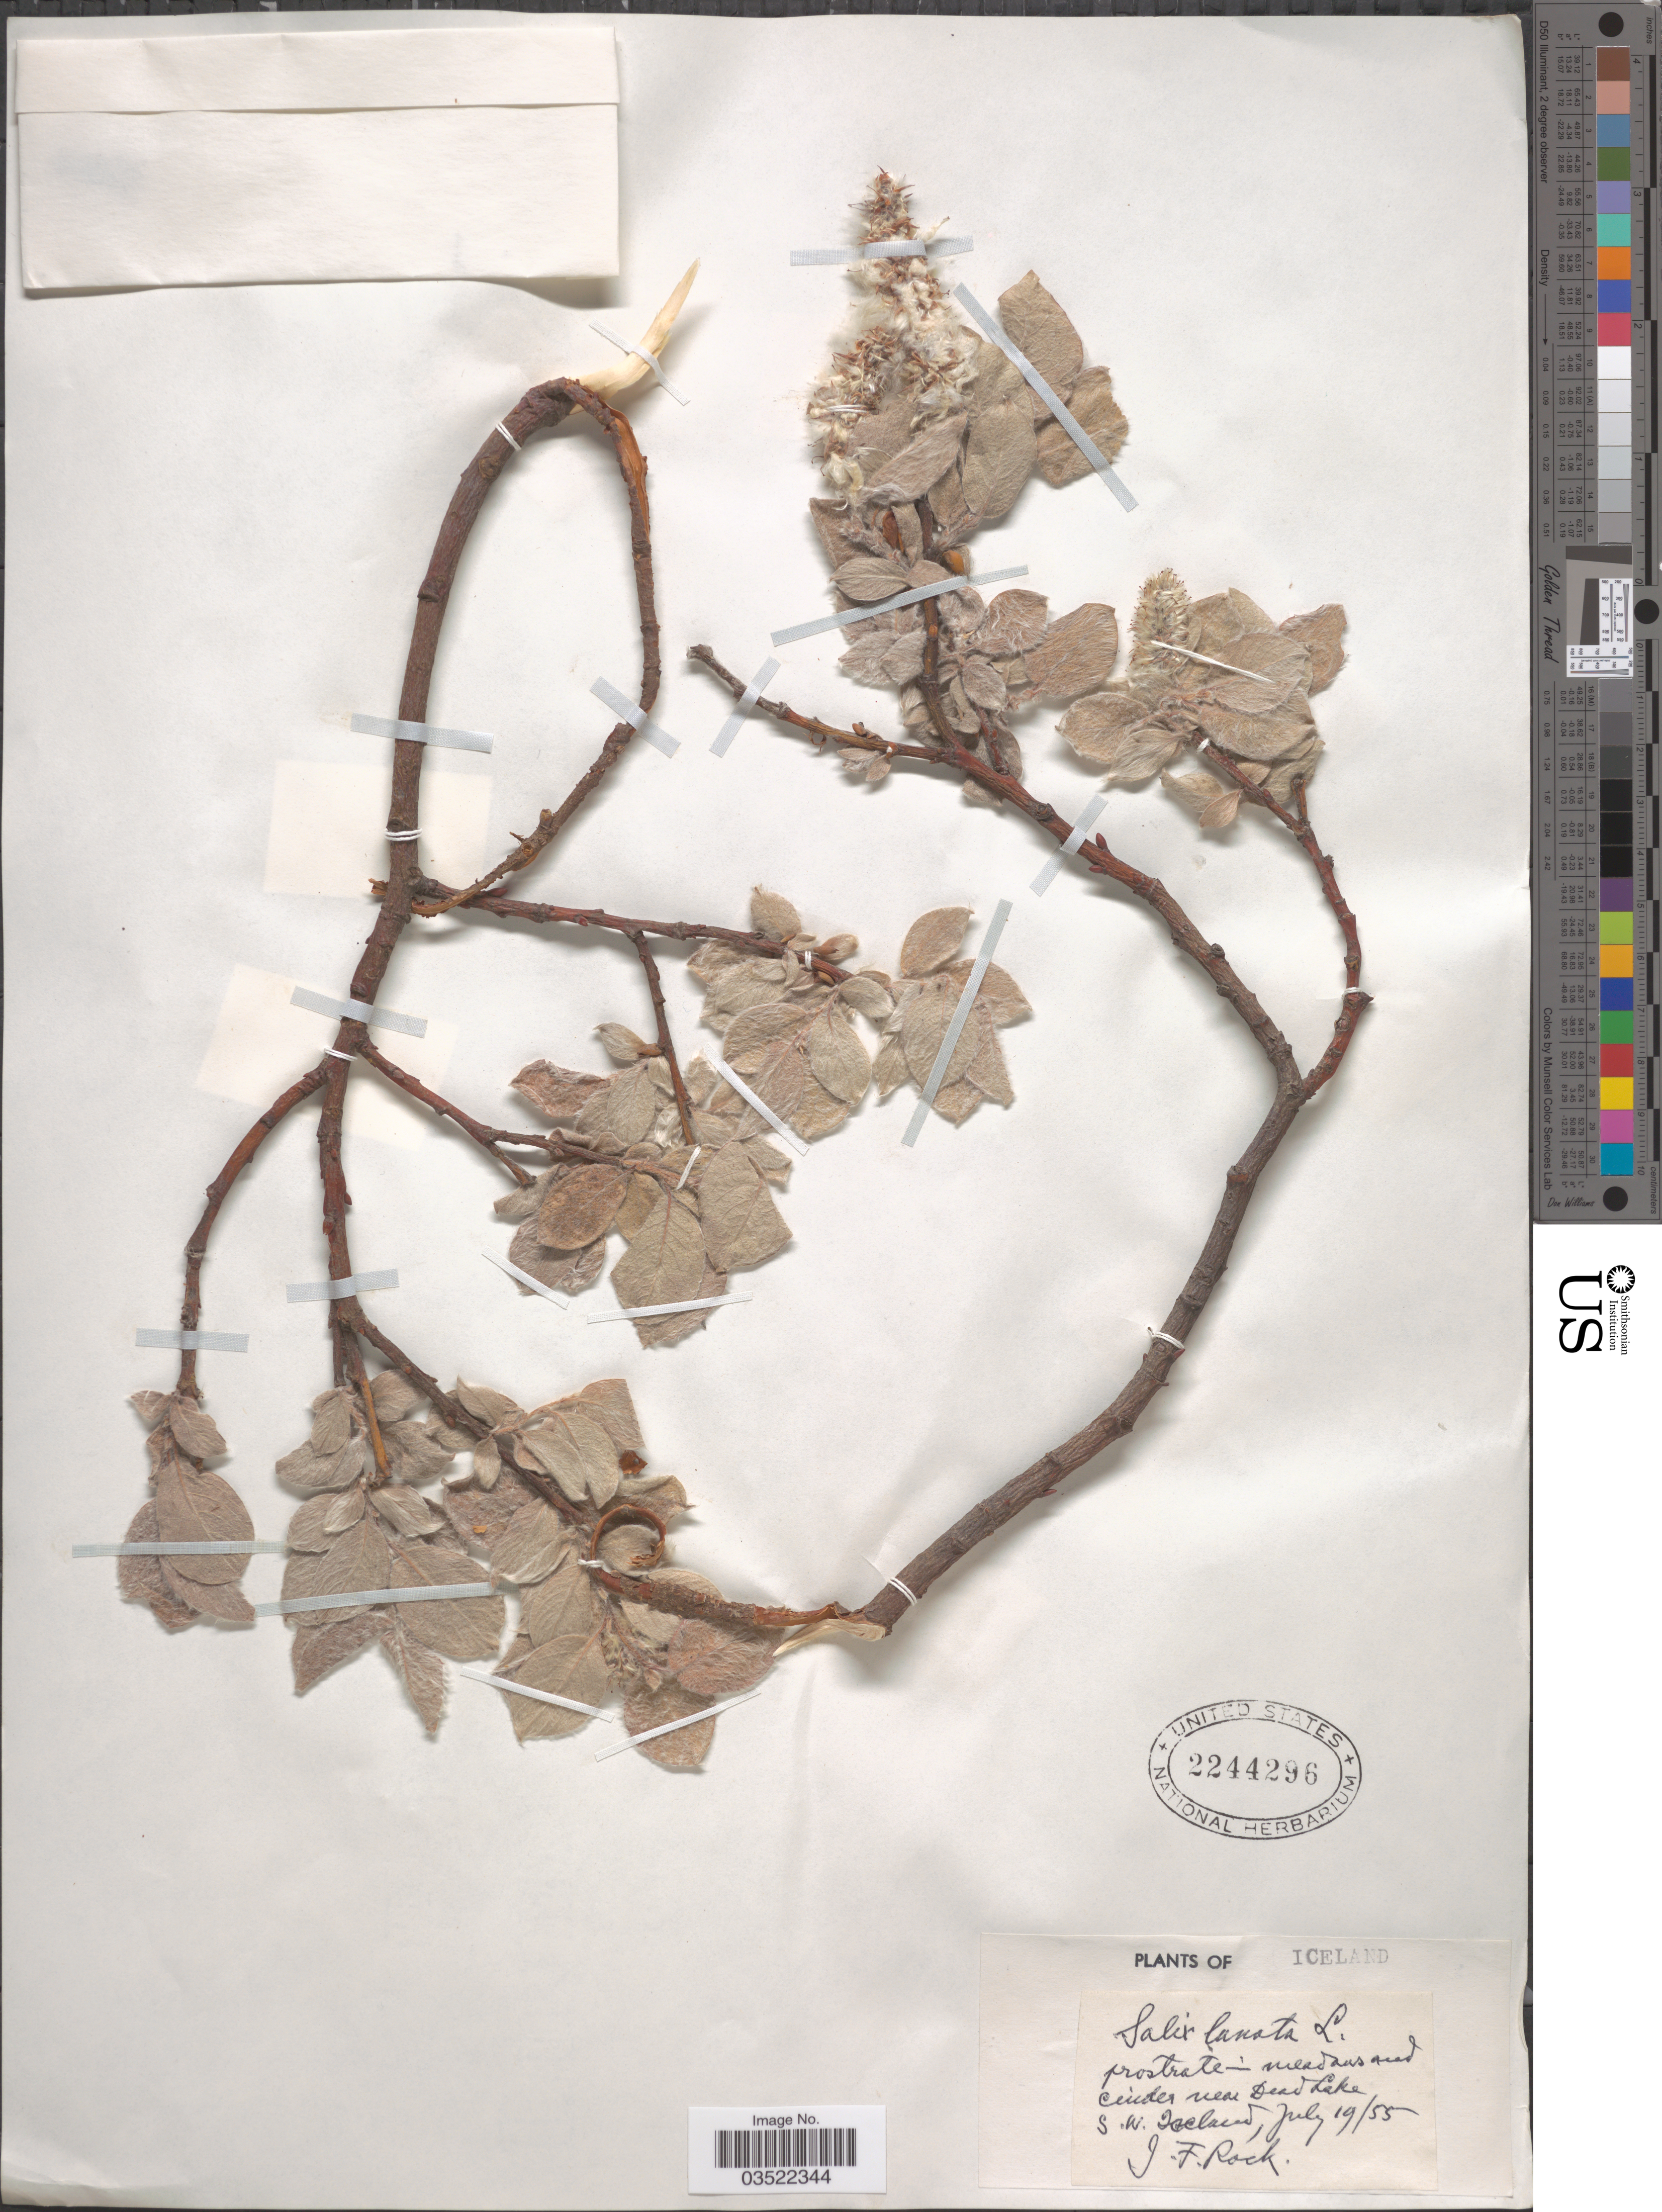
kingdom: Plantae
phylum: Tracheophyta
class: Magnoliopsida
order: Malpighiales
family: Salicaceae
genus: Salix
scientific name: Salix lanata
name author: L.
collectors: J. Rock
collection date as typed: Transcribed d/m/y: 19/7/55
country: Iceland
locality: Meadows and cinder near Dead Lake, S.W. Iceland.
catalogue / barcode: US 2244296